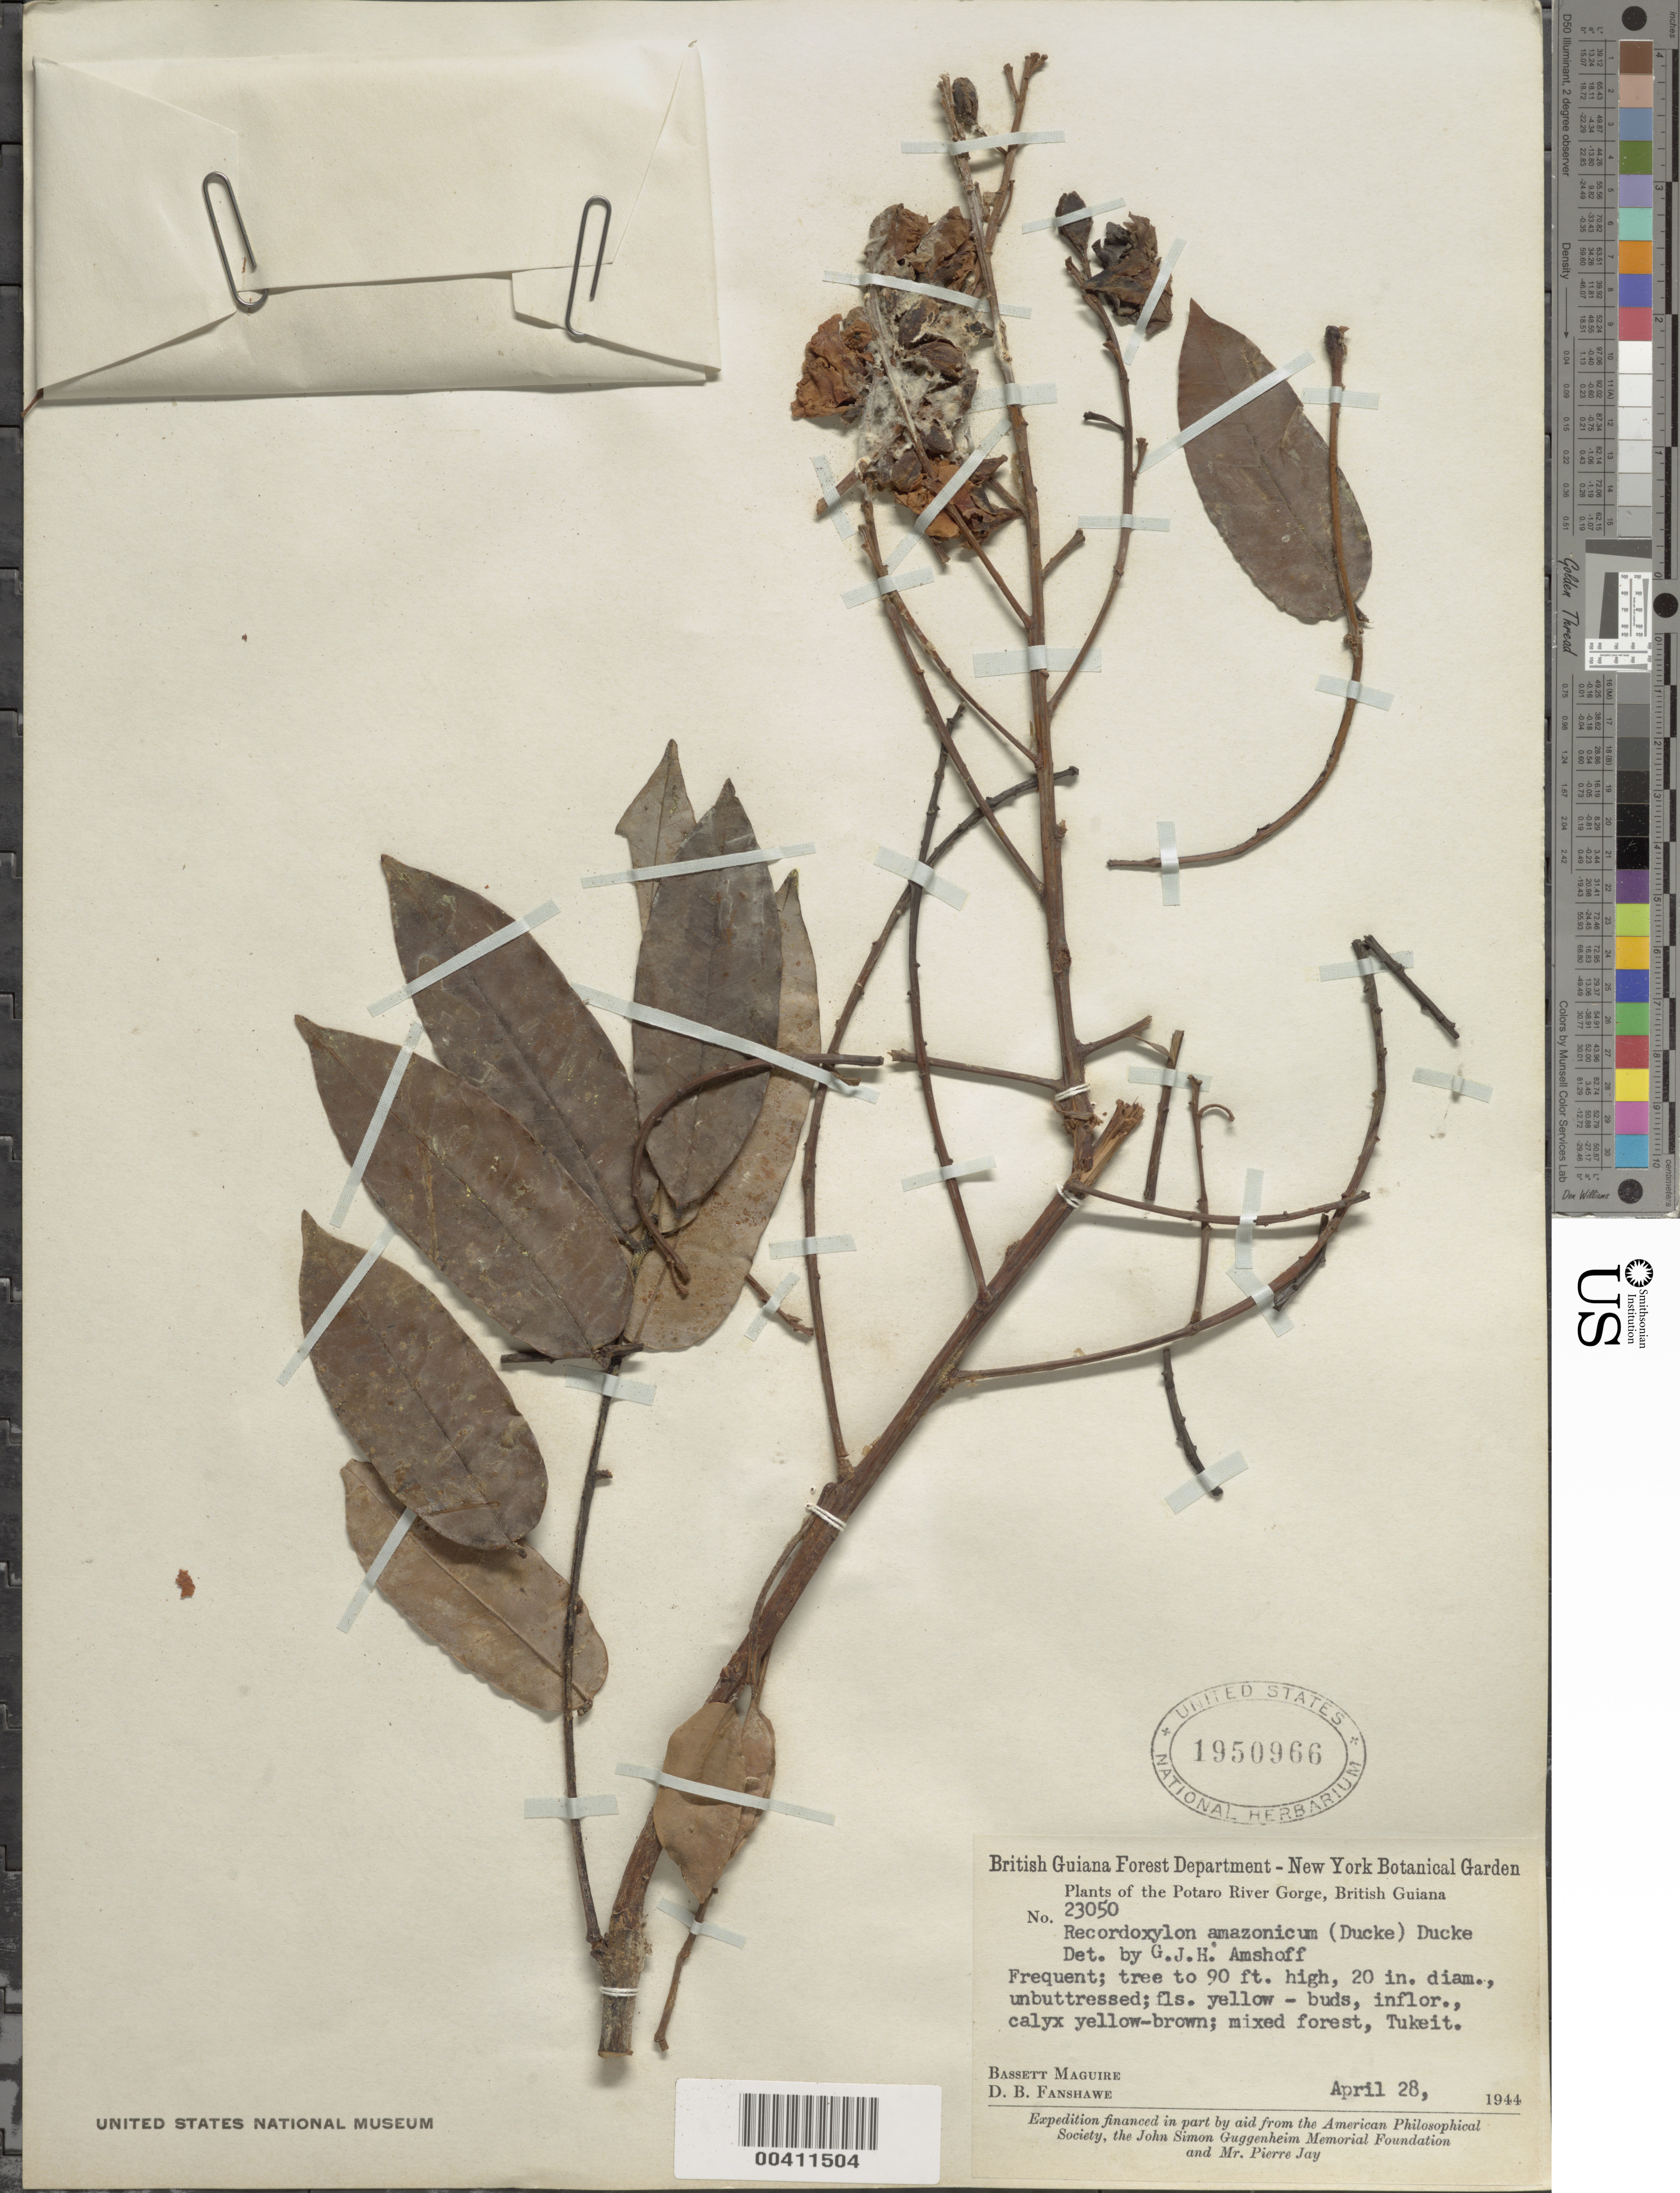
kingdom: Plantae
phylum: Tracheophyta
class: Magnoliopsida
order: Fabales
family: Fabaceae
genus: Recordoxylon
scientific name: Recordoxylon amazonicum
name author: Ducke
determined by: Amshoff, G. J. H.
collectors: B. Maguire & D. B. Fanshawe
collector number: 23050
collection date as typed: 28 Apr 1944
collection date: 1944-04-28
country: Guyana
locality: Potaro River Gorge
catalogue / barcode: US 1950966